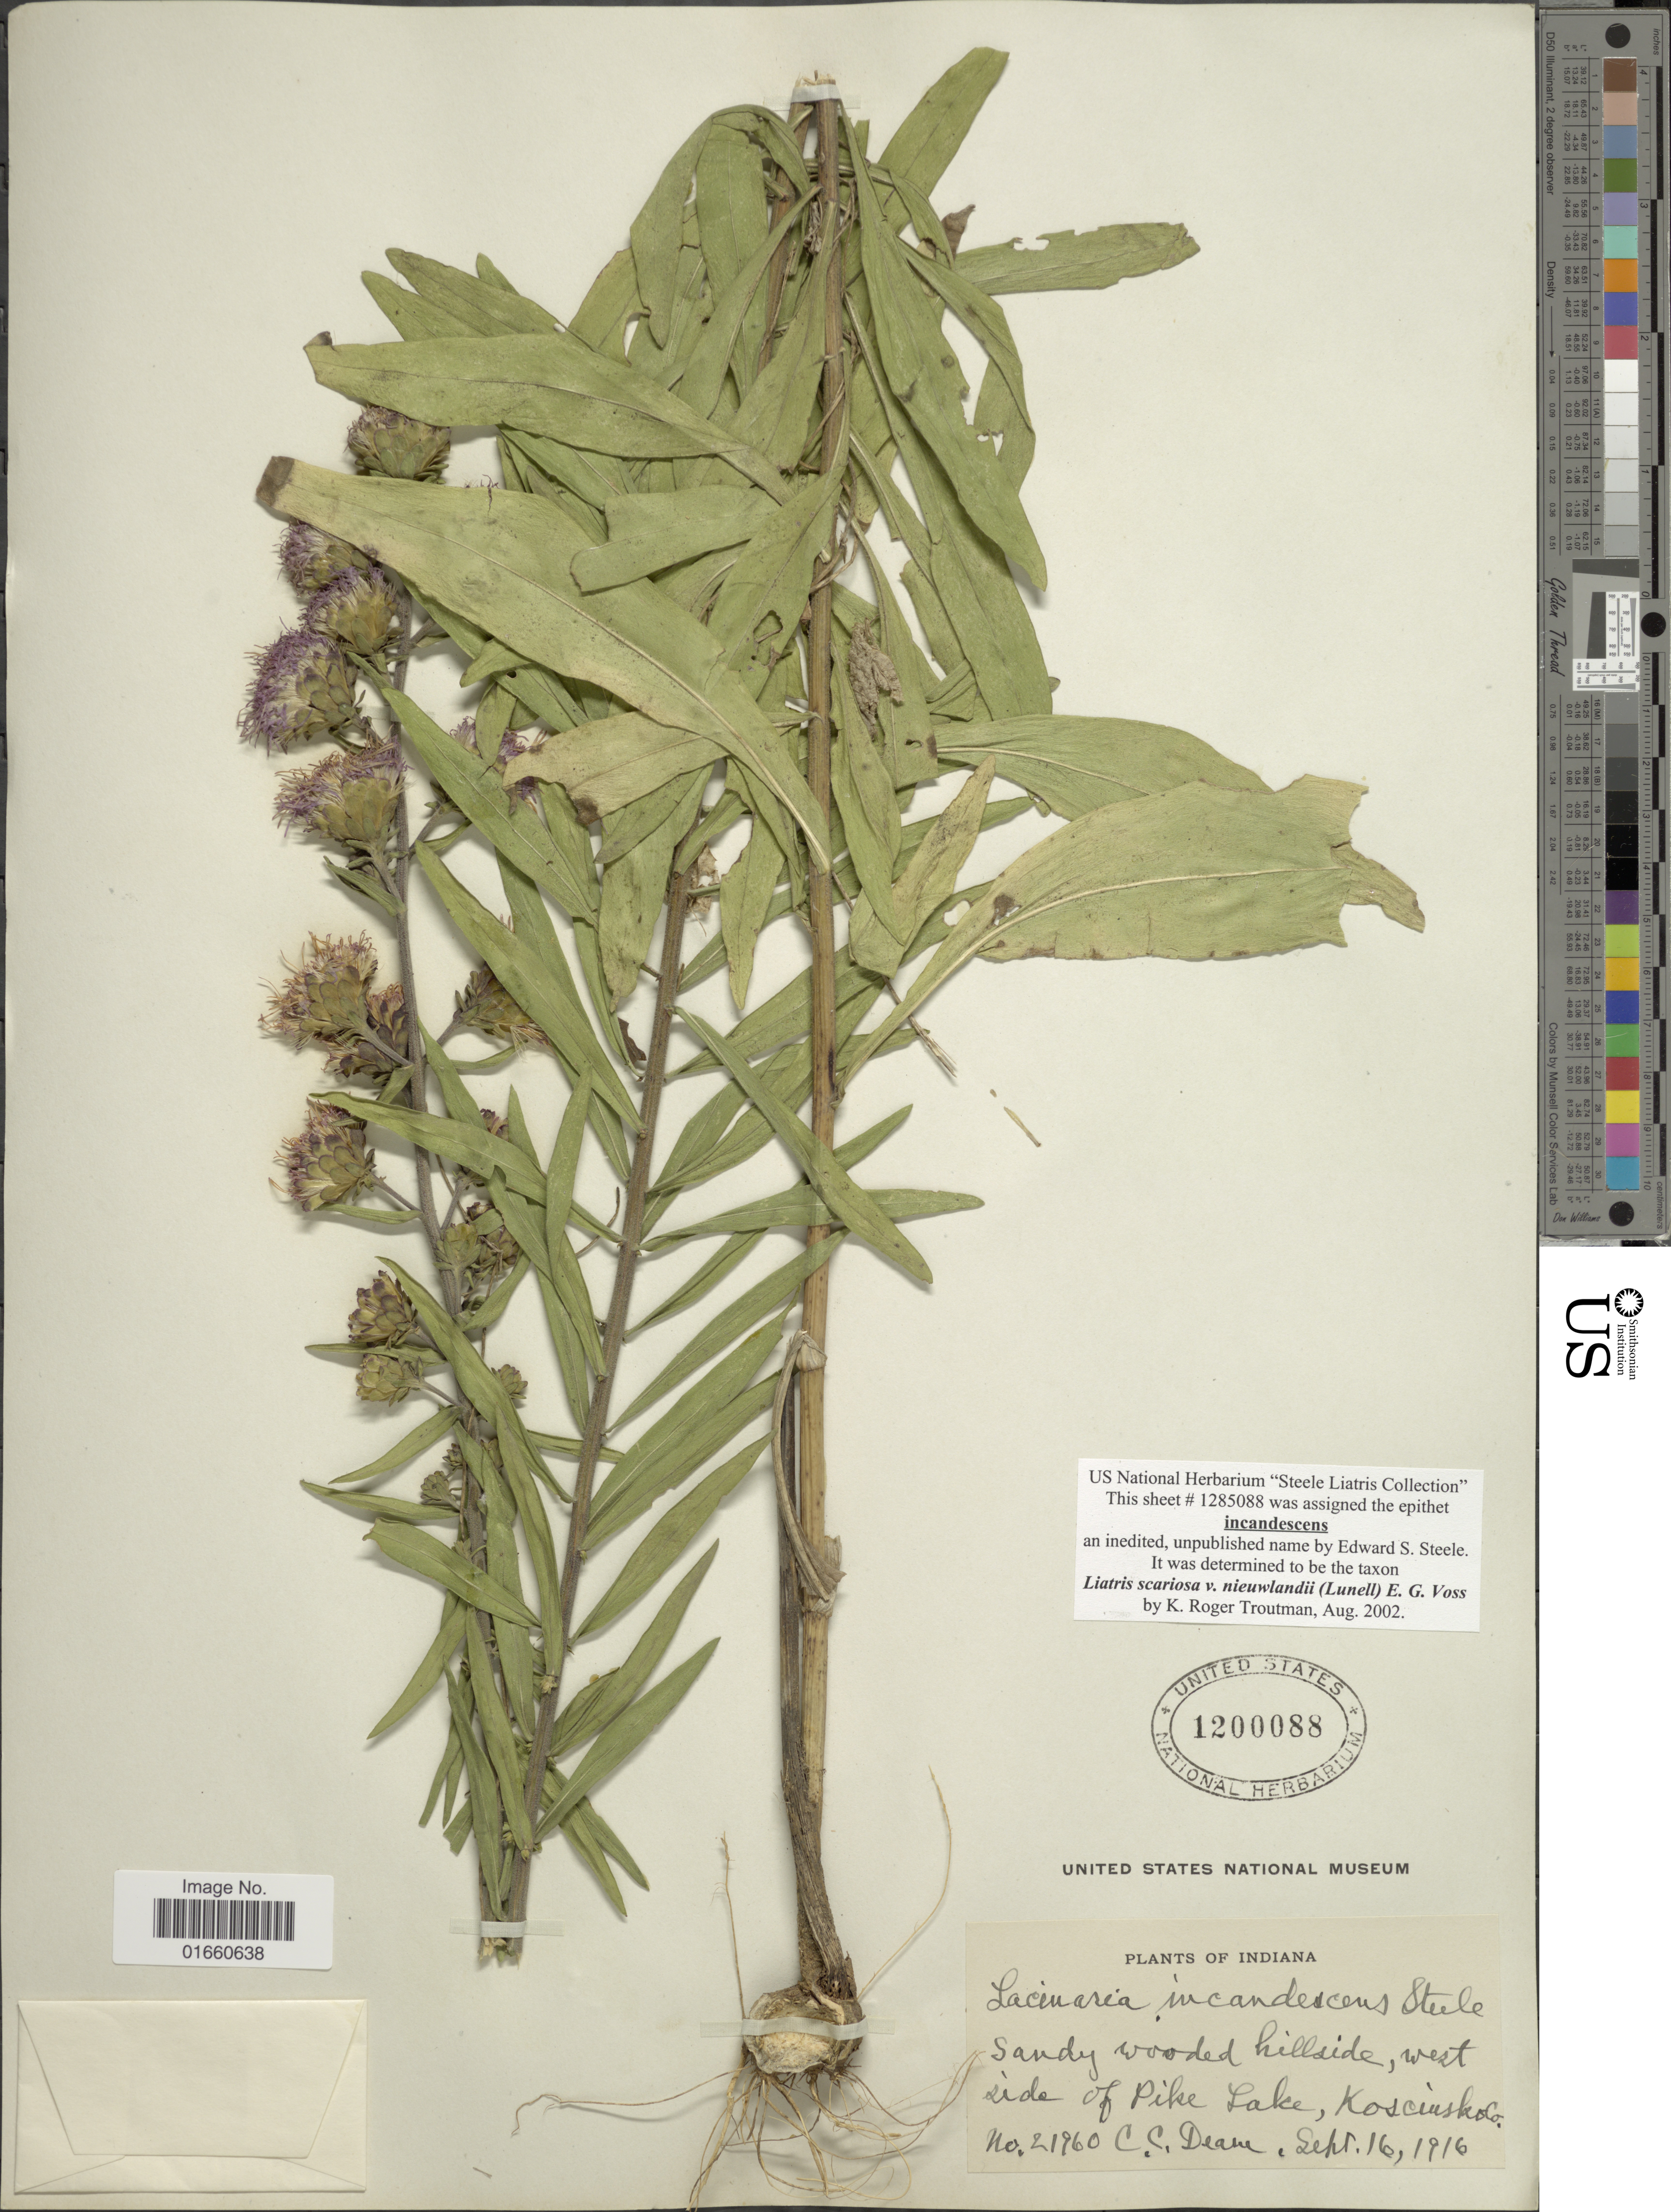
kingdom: Plantae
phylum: Tracheophyta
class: Magnoliopsida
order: Asterales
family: Asteraceae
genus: Liatris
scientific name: Liatris scariosa var. nieuwlandii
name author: (Lunell) E.G. Voss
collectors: C. C. Deam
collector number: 21960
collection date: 1916-09-16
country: United States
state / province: Indiana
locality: Sandy wooded hillside, west side of Pike Lake, Kosciusko Co.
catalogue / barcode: US 1200088